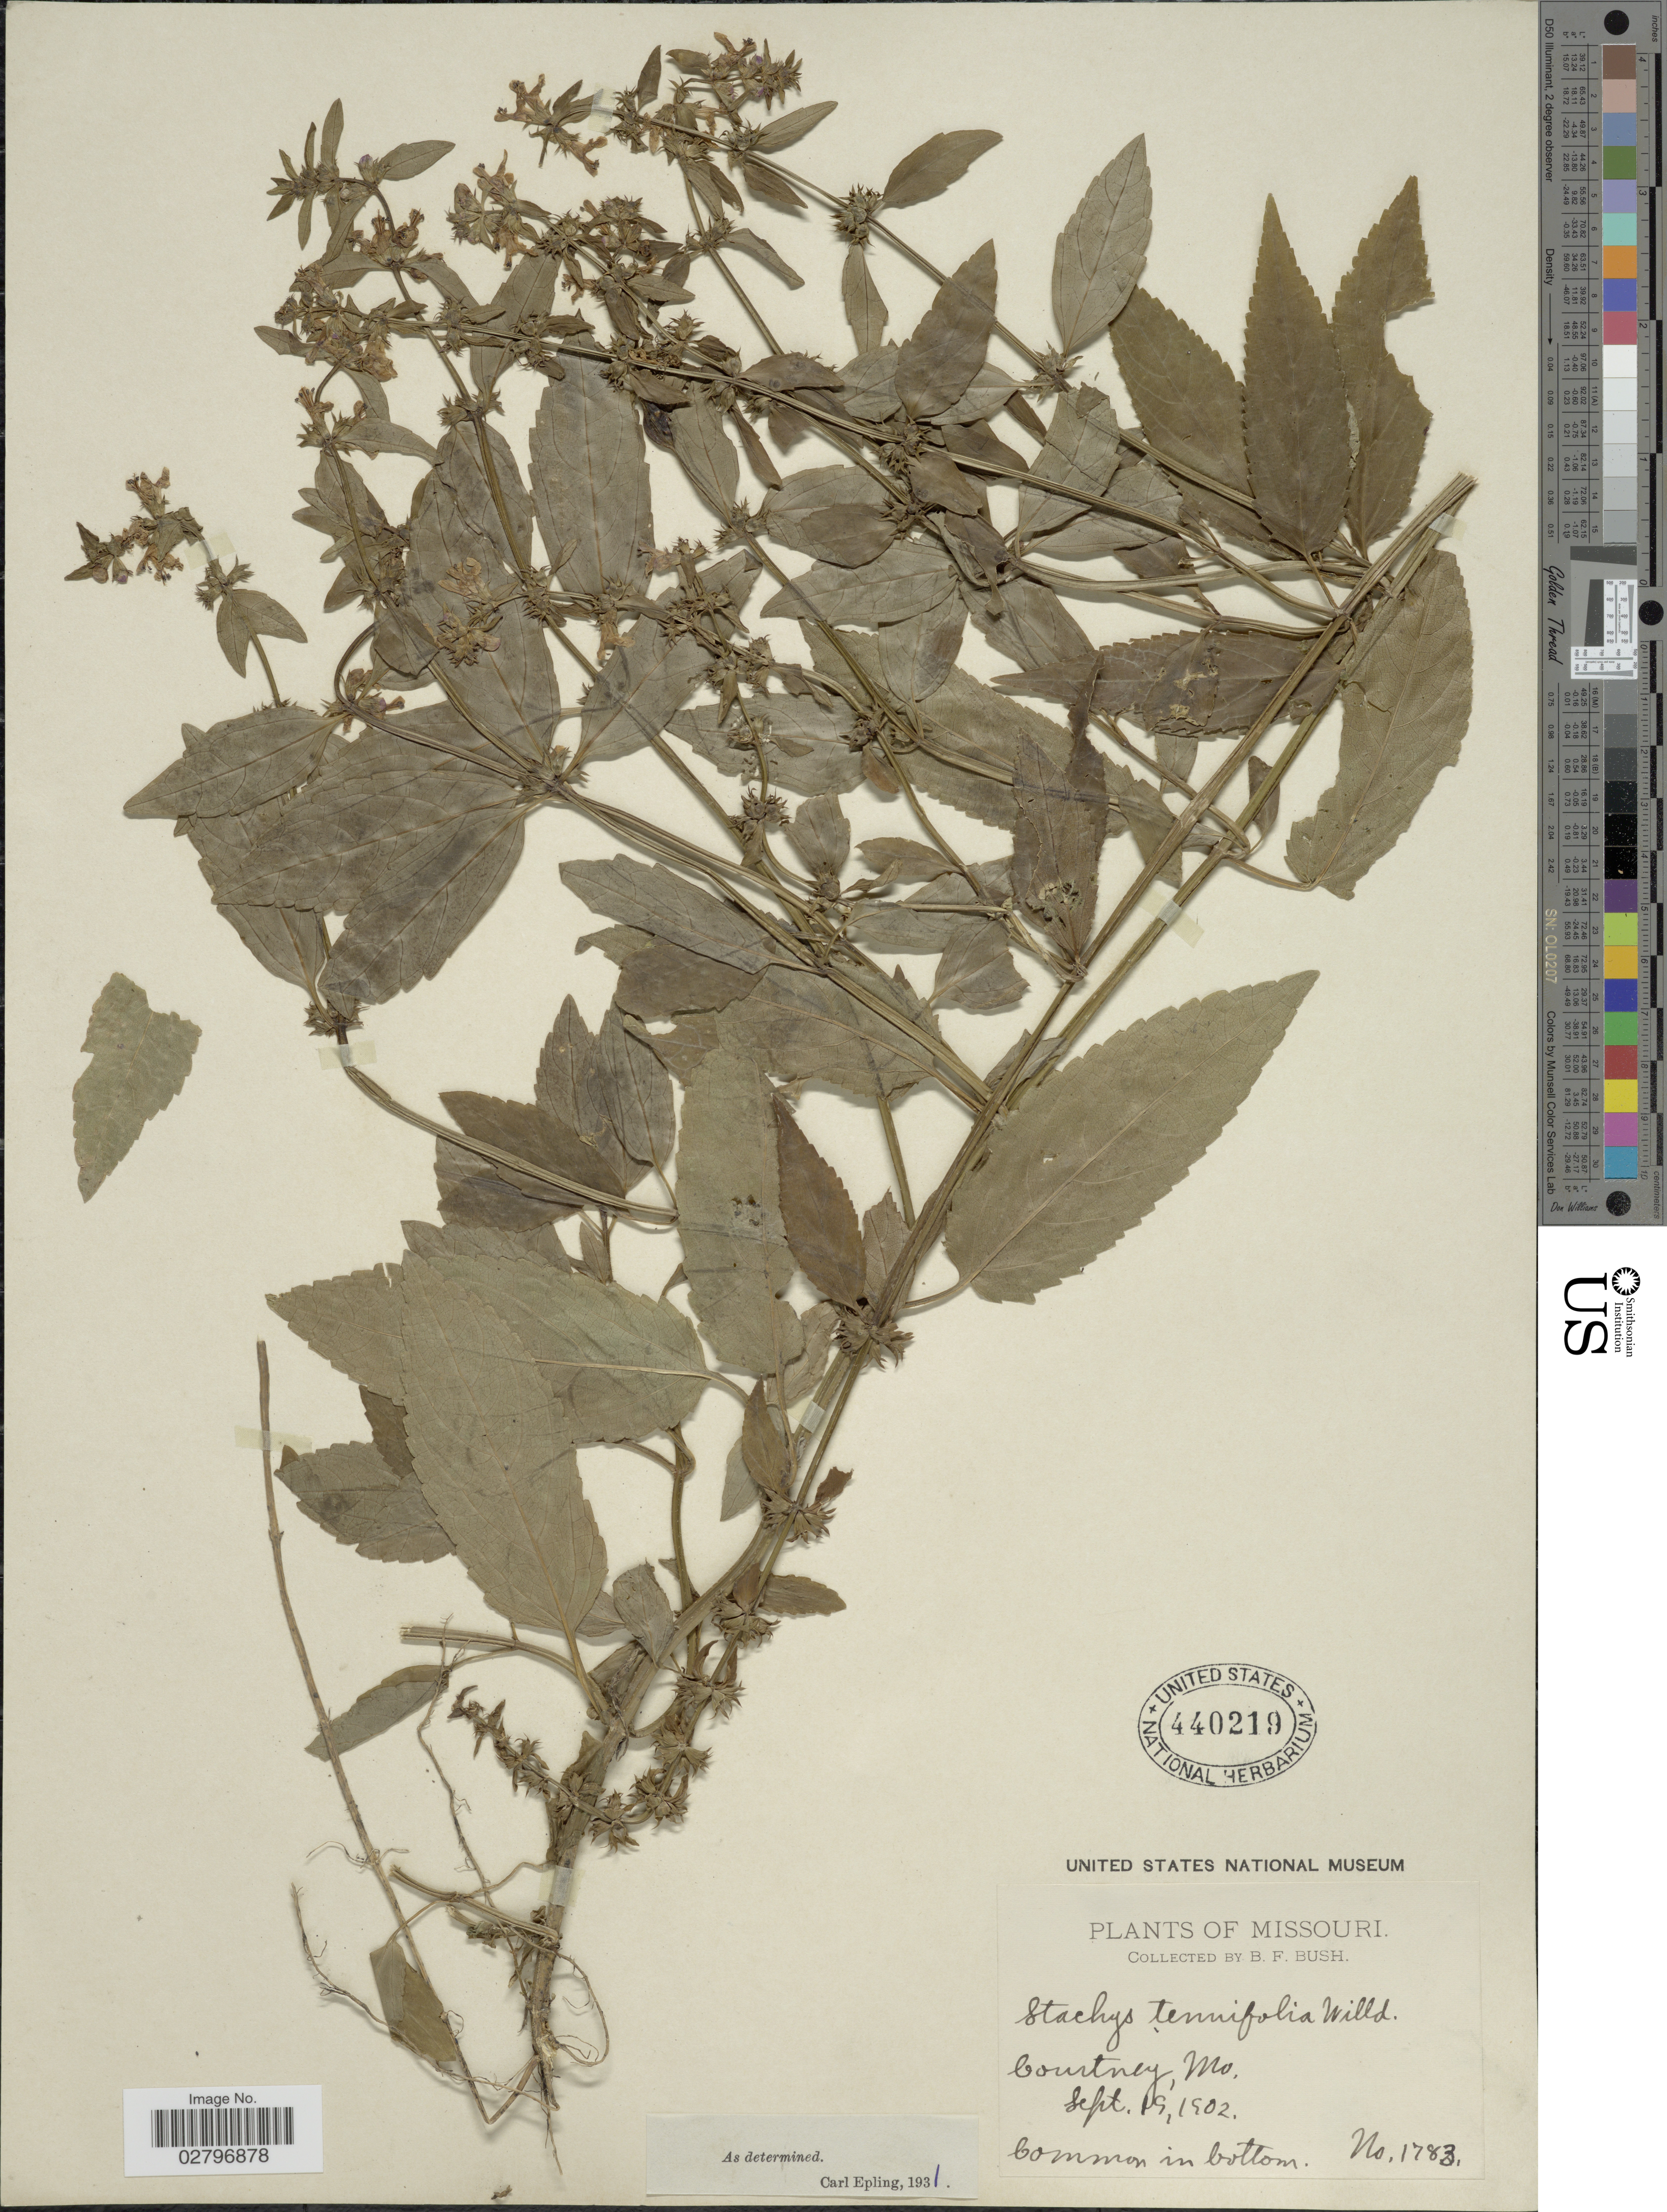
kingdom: Plantae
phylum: Tracheophyta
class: Magnoliopsida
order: Lamiales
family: Lamiaceae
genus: Stachys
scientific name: Stachys tenuifolia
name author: Willd.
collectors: B. F. Bush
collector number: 1783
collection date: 1902-09-19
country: United States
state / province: Missouri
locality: Courtney, Mo.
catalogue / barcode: US 440219